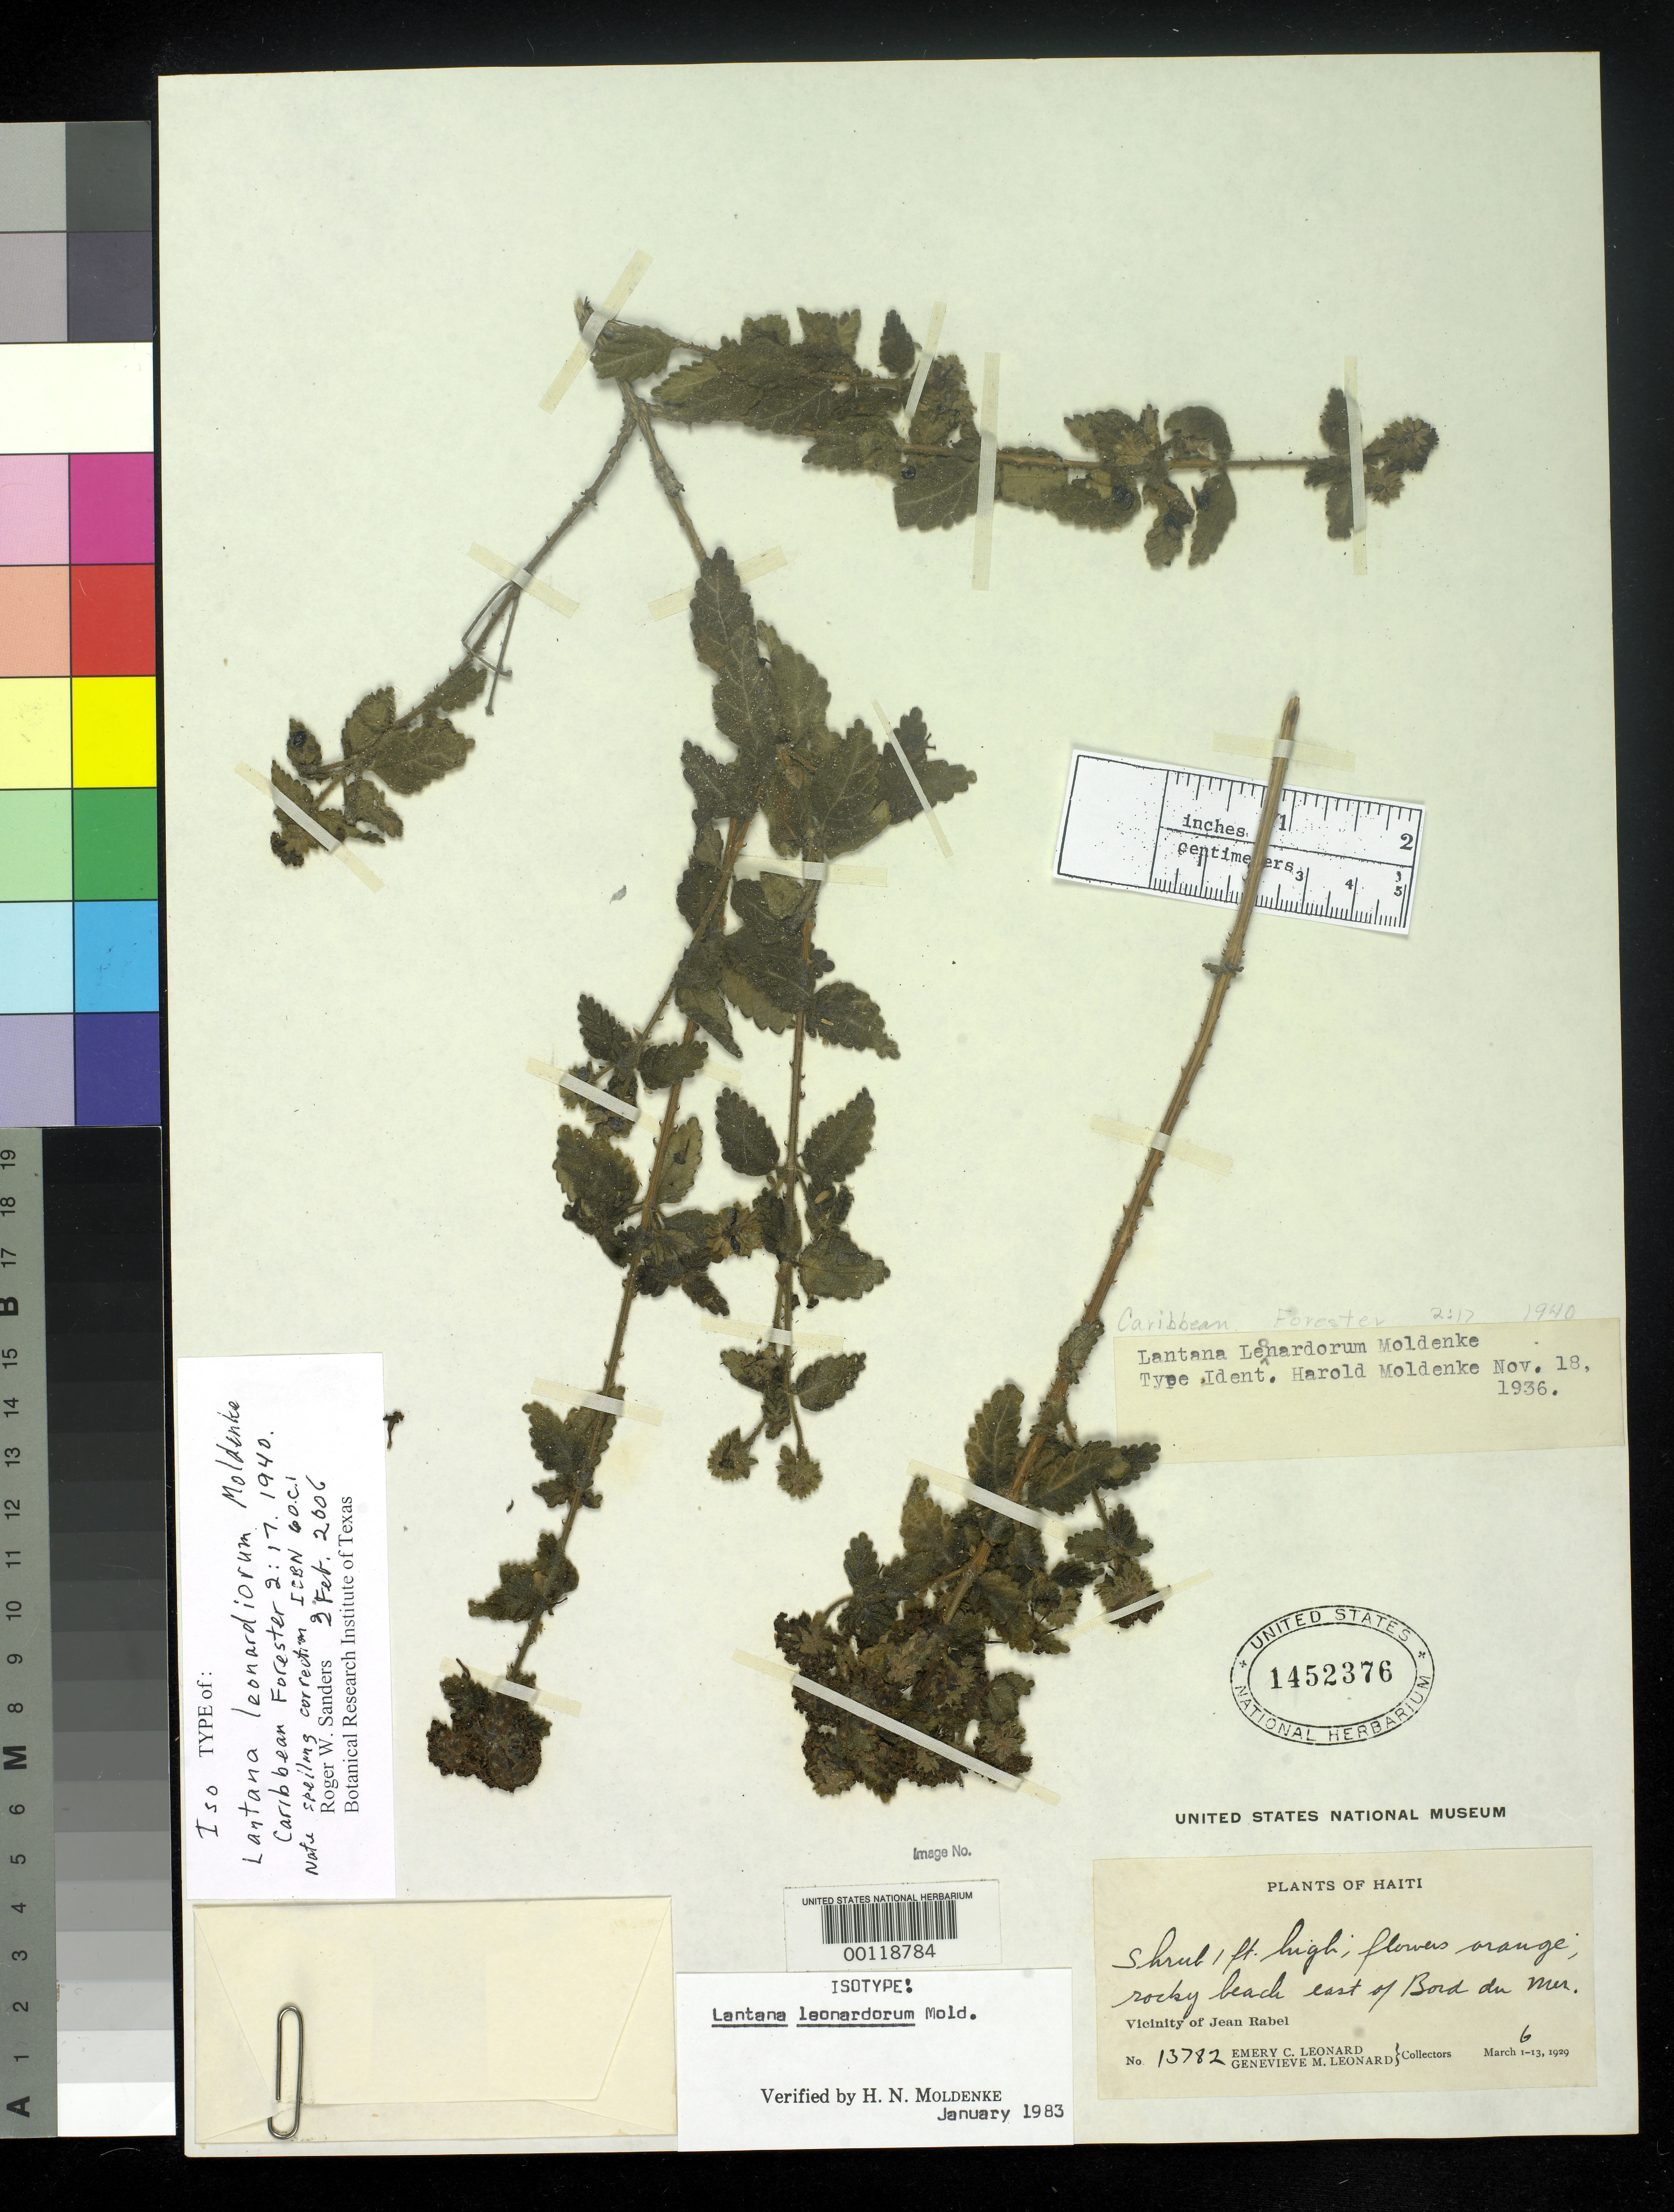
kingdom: Plantae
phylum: Tracheophyta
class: Magnoliopsida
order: Lamiales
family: Verbenaceae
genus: Lantana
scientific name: Lantana leonardiorum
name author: Moldenke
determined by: Sanders, Roger W., (BRIT)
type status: Isotype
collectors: E. C. Leonard & G. M. Leonard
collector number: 13782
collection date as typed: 06 Mar 1929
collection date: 1929-03-06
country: Haiti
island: Hispaniola Island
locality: Vicinity of Jean Rabel.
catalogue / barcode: US 1452376